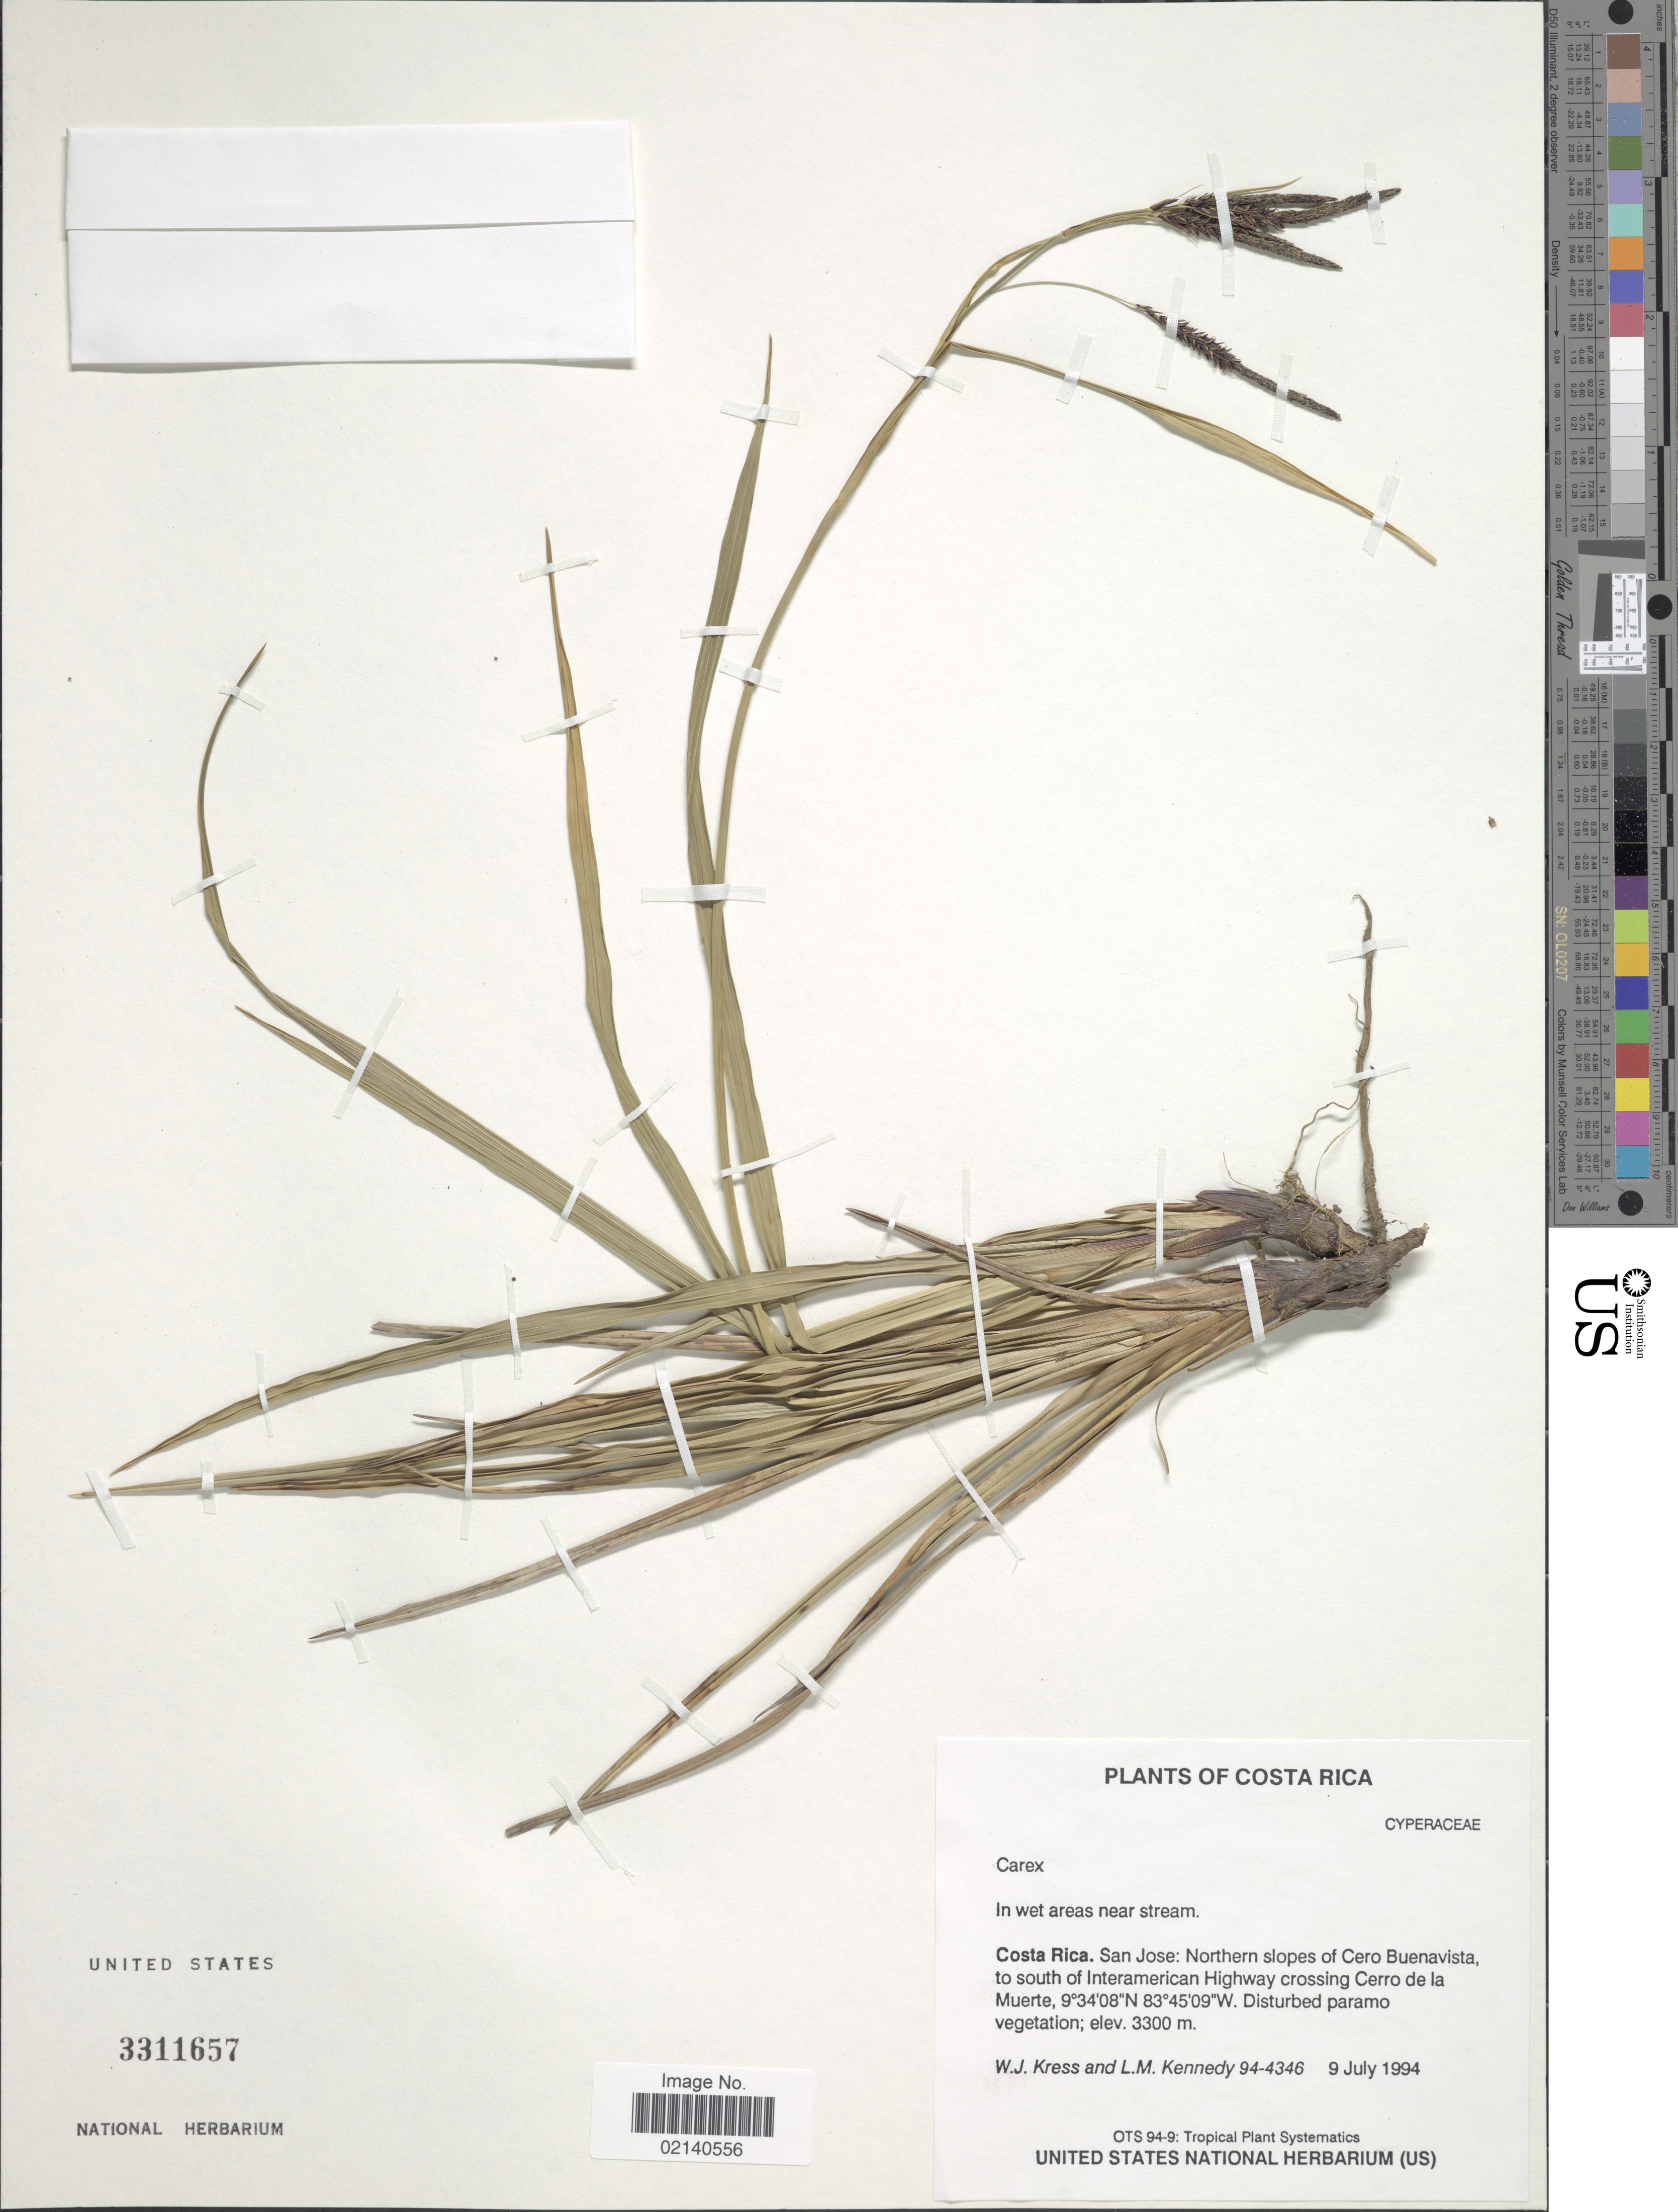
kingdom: Plantae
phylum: Tracheophyta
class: Liliopsida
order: Poales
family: Cyperaceae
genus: Carex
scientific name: Carex lemanniana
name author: Boott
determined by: Gómez-Laurito, J. A., (COSTA RICA)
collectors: W. J. Kress & L. M. Kennedy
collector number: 94-4346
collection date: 1994-07-09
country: Costa Rica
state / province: San José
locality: Costa Rica. Southern slopes of Cero Buenavista, to south of Interamerican Highway crossing Cerro de la Muerte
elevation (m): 3300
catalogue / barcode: US 3311657